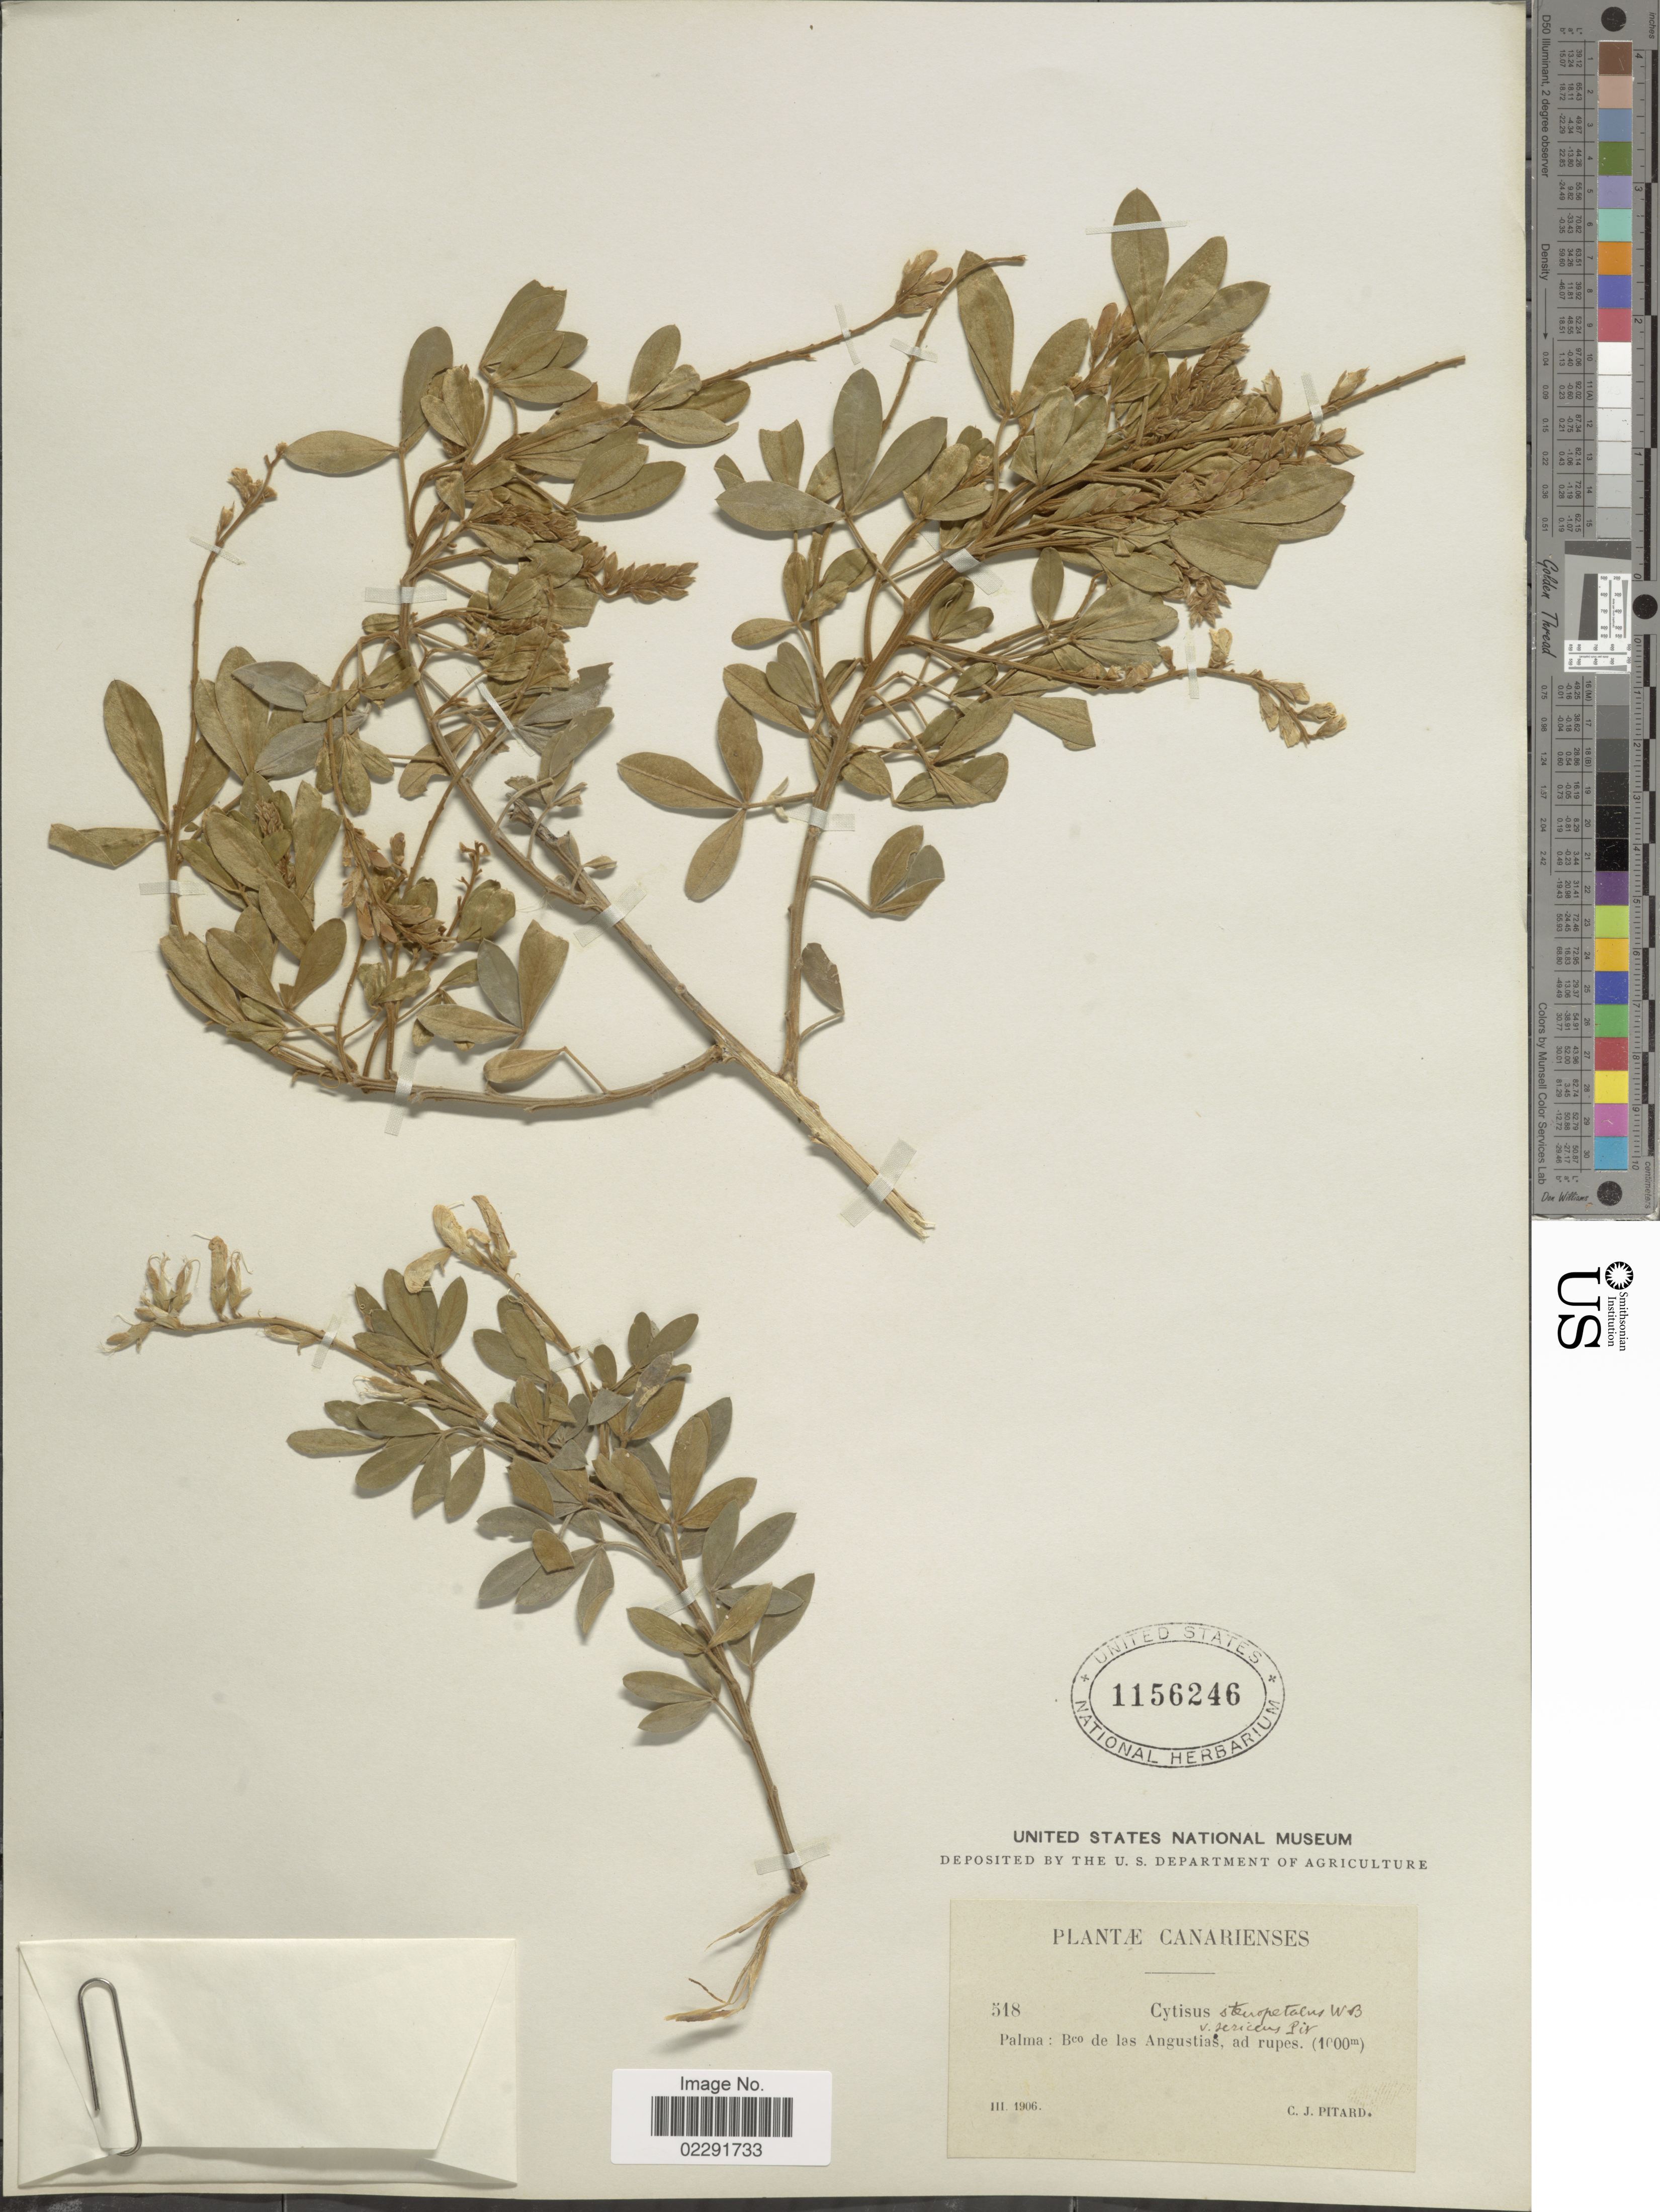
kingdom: Plantae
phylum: Tracheophyta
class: Magnoliopsida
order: Fabales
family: Fabaceae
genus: Genista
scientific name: Genista stenopetala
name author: (Webb) Berthel.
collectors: C. Pitard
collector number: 518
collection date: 1906-03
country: Spain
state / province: Canarias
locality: Palma: Bco de las Angustias, ad rupes.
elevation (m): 1000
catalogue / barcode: US 1156246